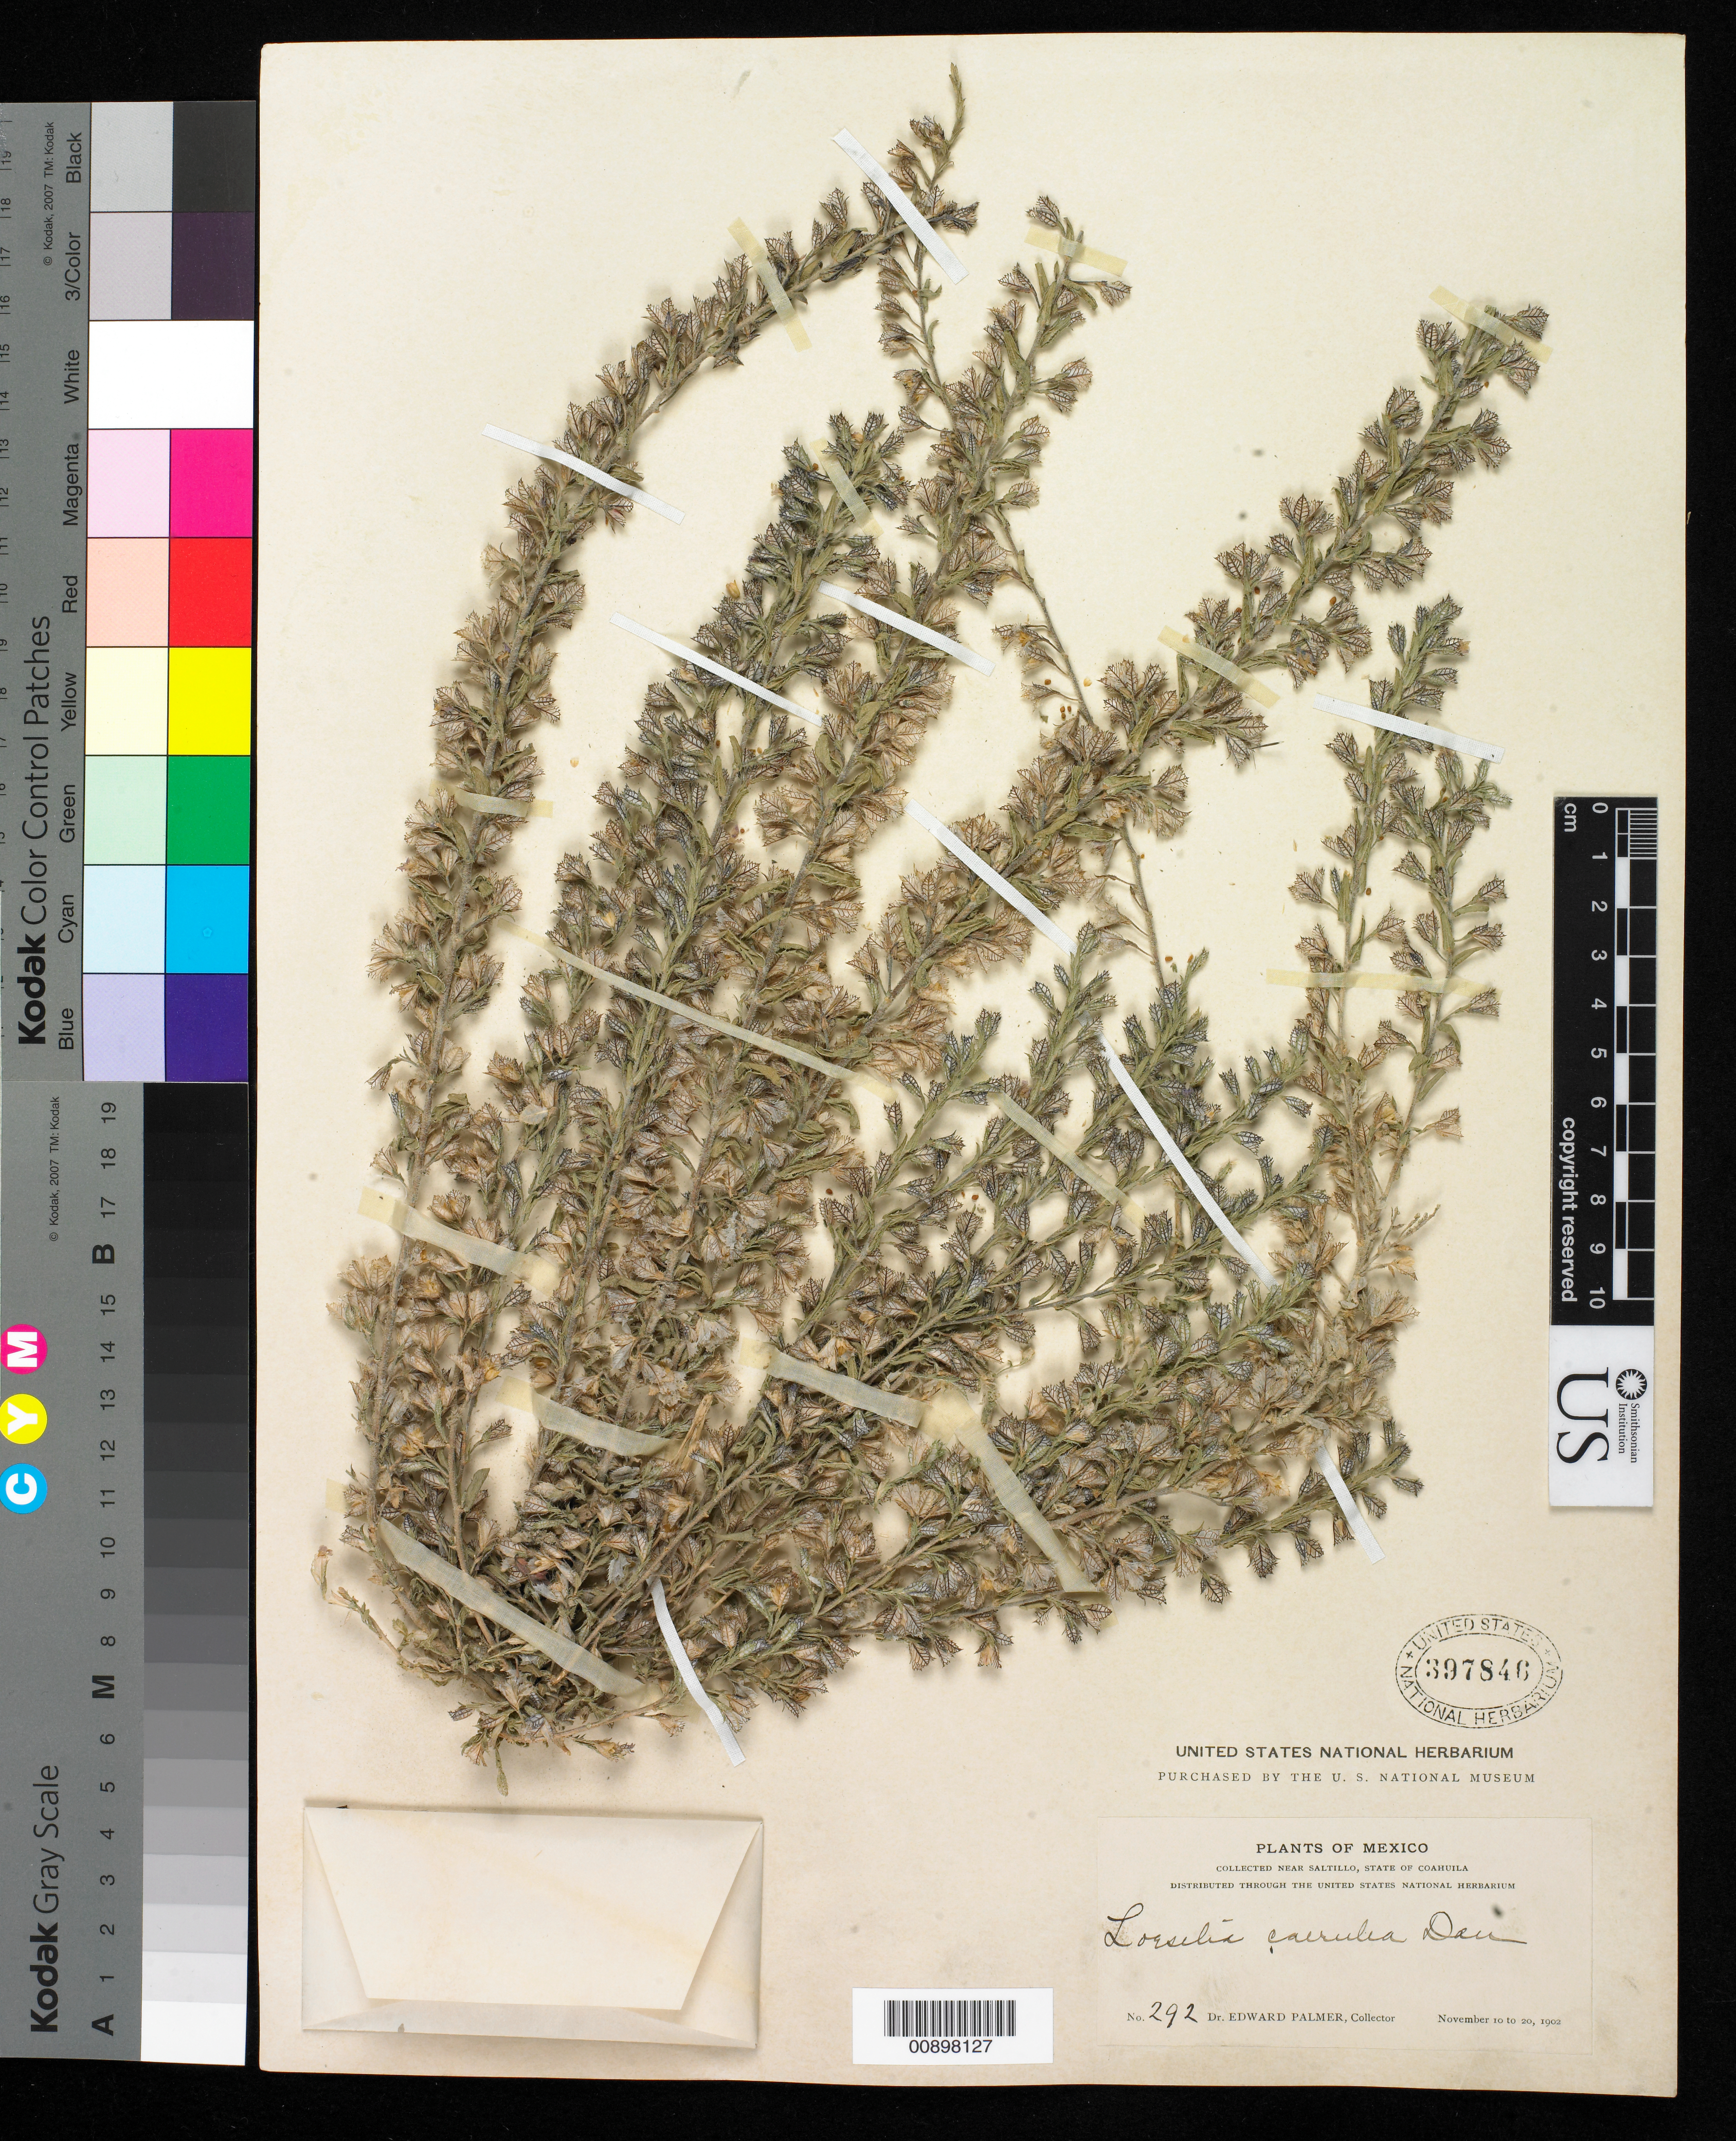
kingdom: Plantae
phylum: Tracheophyta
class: Magnoliopsida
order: Ericales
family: Polemoniaceae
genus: Loeselia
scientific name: Loeselia caerulea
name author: (Cav.) G. Don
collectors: E. Palmer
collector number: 292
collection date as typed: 10 Nov 1902 to 20 Nov 1902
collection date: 1902-11-10/1902-11-20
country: Mexico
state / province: Coahuila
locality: Near Saltillo, Coahuila.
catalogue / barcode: US 397846